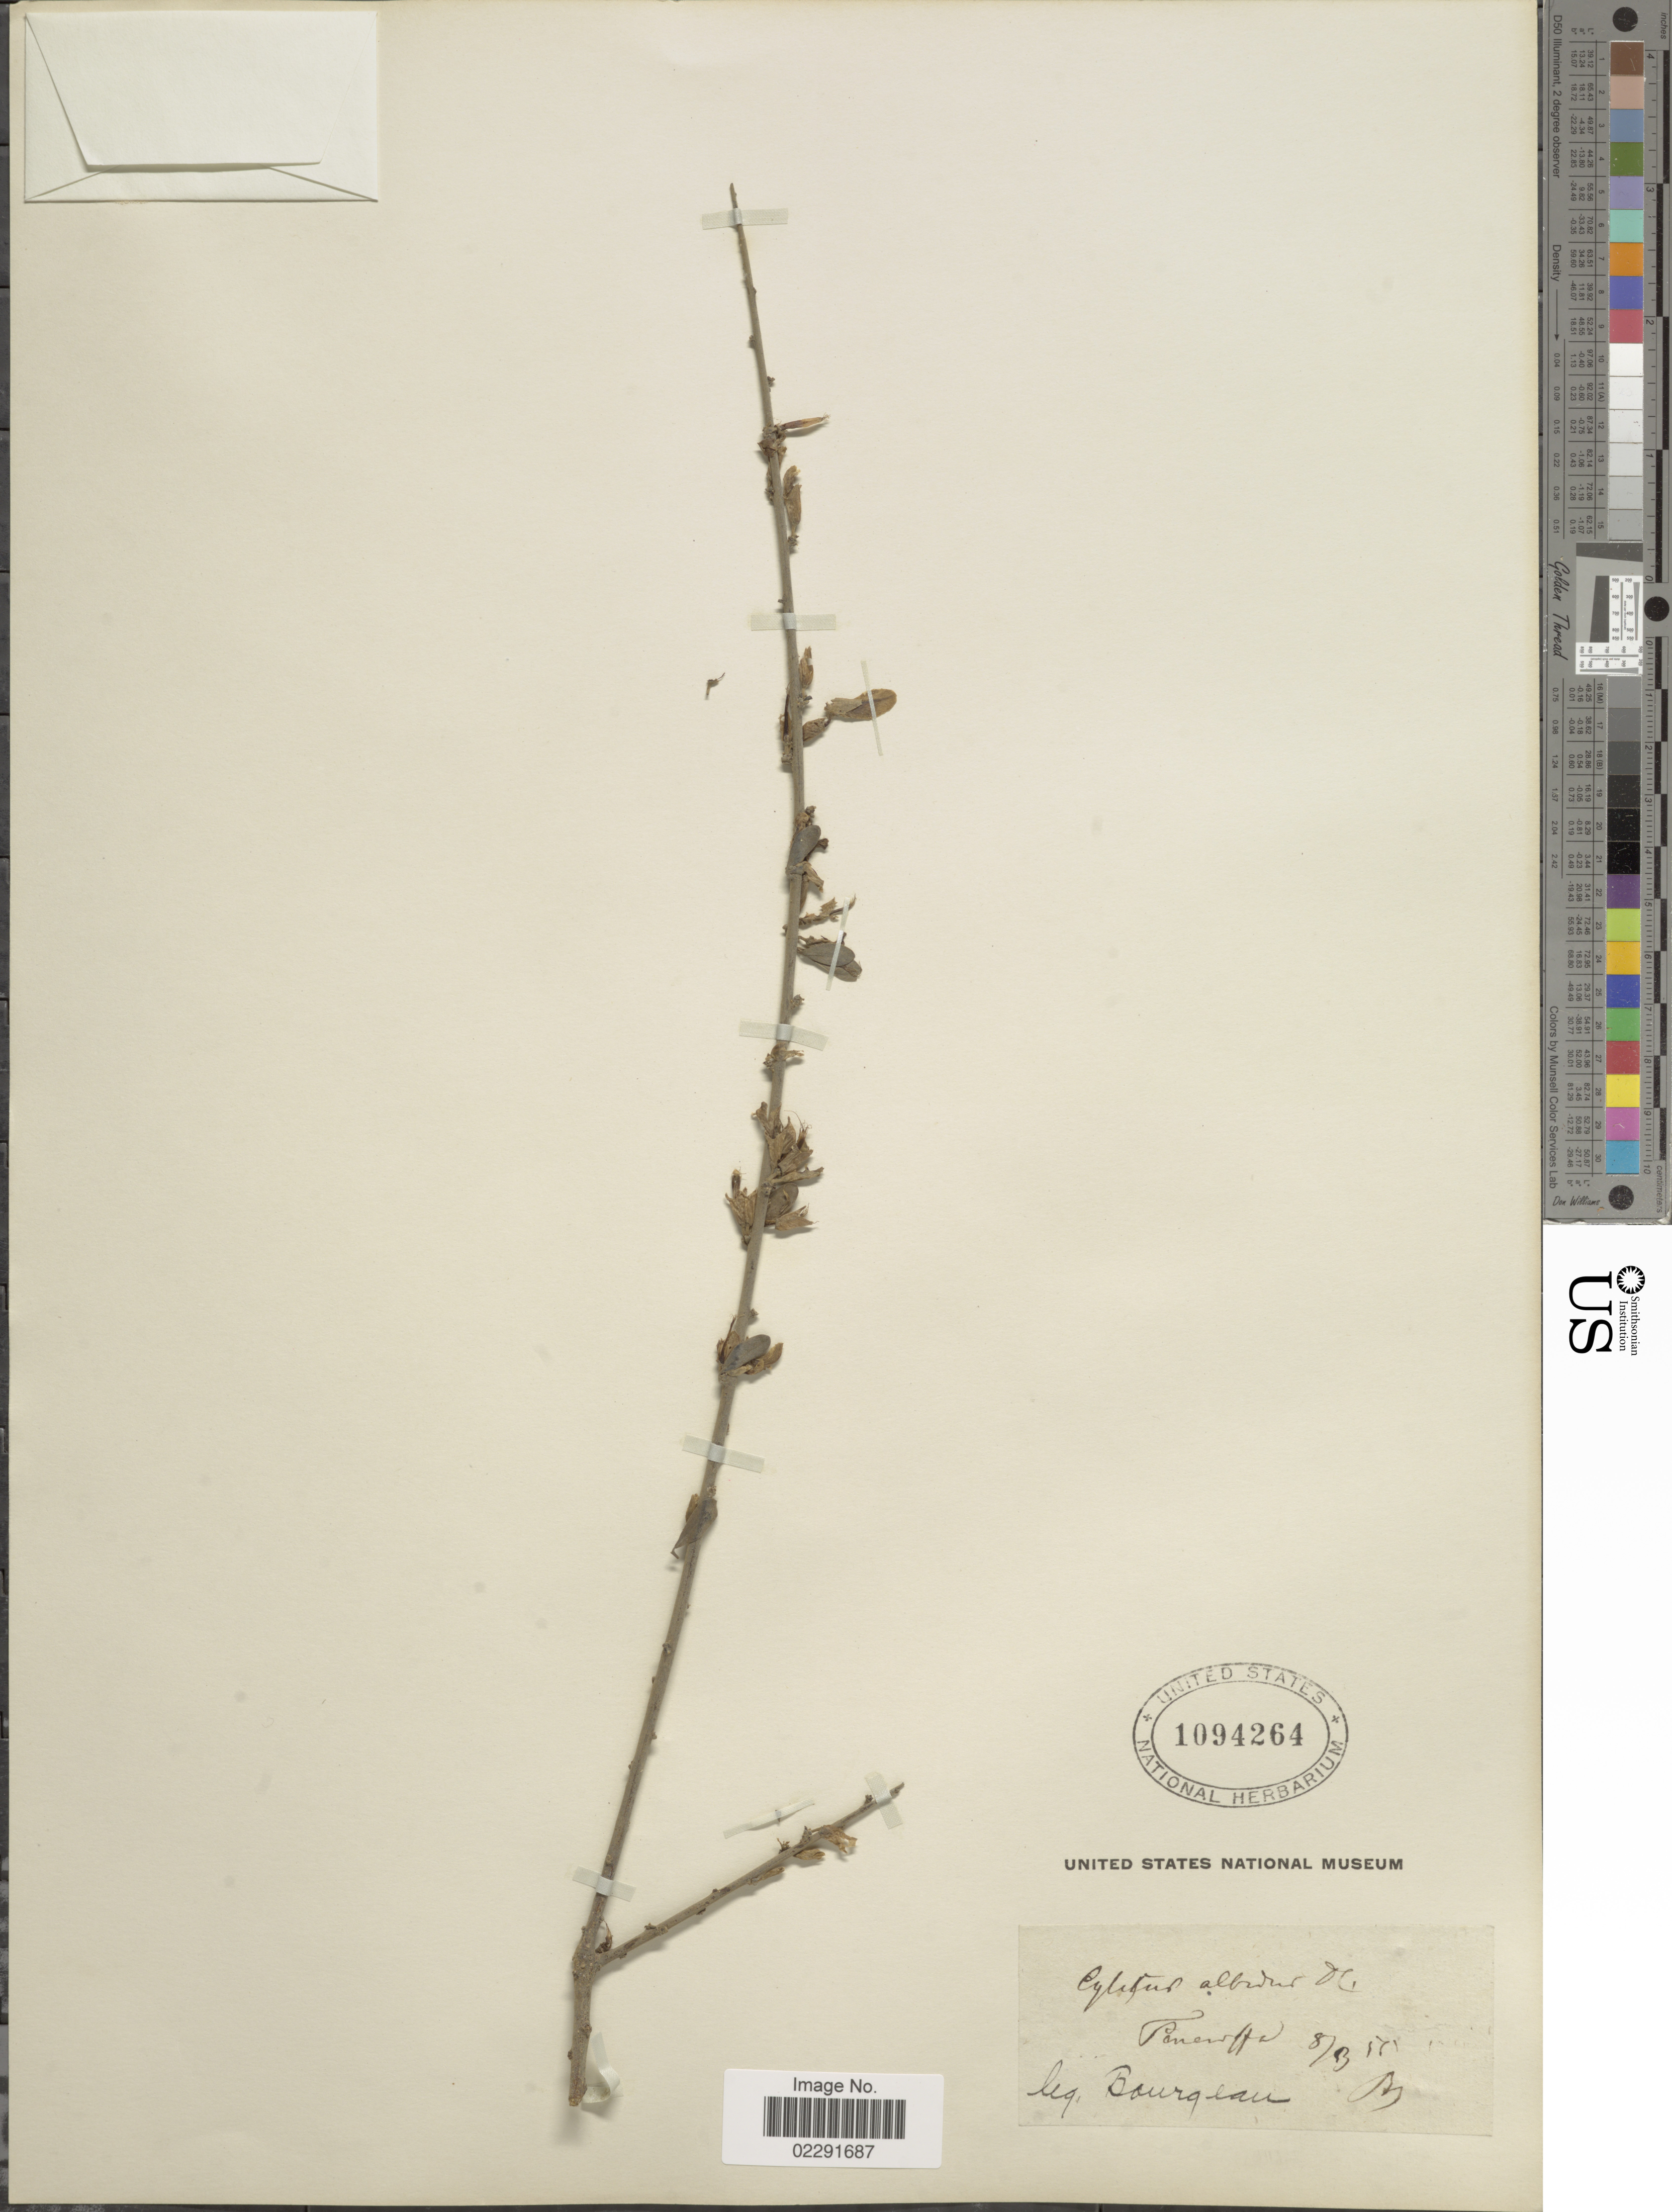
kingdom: Plantae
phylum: Tracheophyta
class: Magnoliopsida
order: Fabales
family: Fabaceae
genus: Cytisus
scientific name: Cytisus prolifer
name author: L. f.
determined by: Strong, Mark T., (BOT), Smithsonian Institution - National Museum of Natural History (UNITED STATES)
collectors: -. Bourgeau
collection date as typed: Transcribed d/m/y: 8/8/17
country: Spain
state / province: Canarias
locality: Teneriffe.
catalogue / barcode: US 1094264